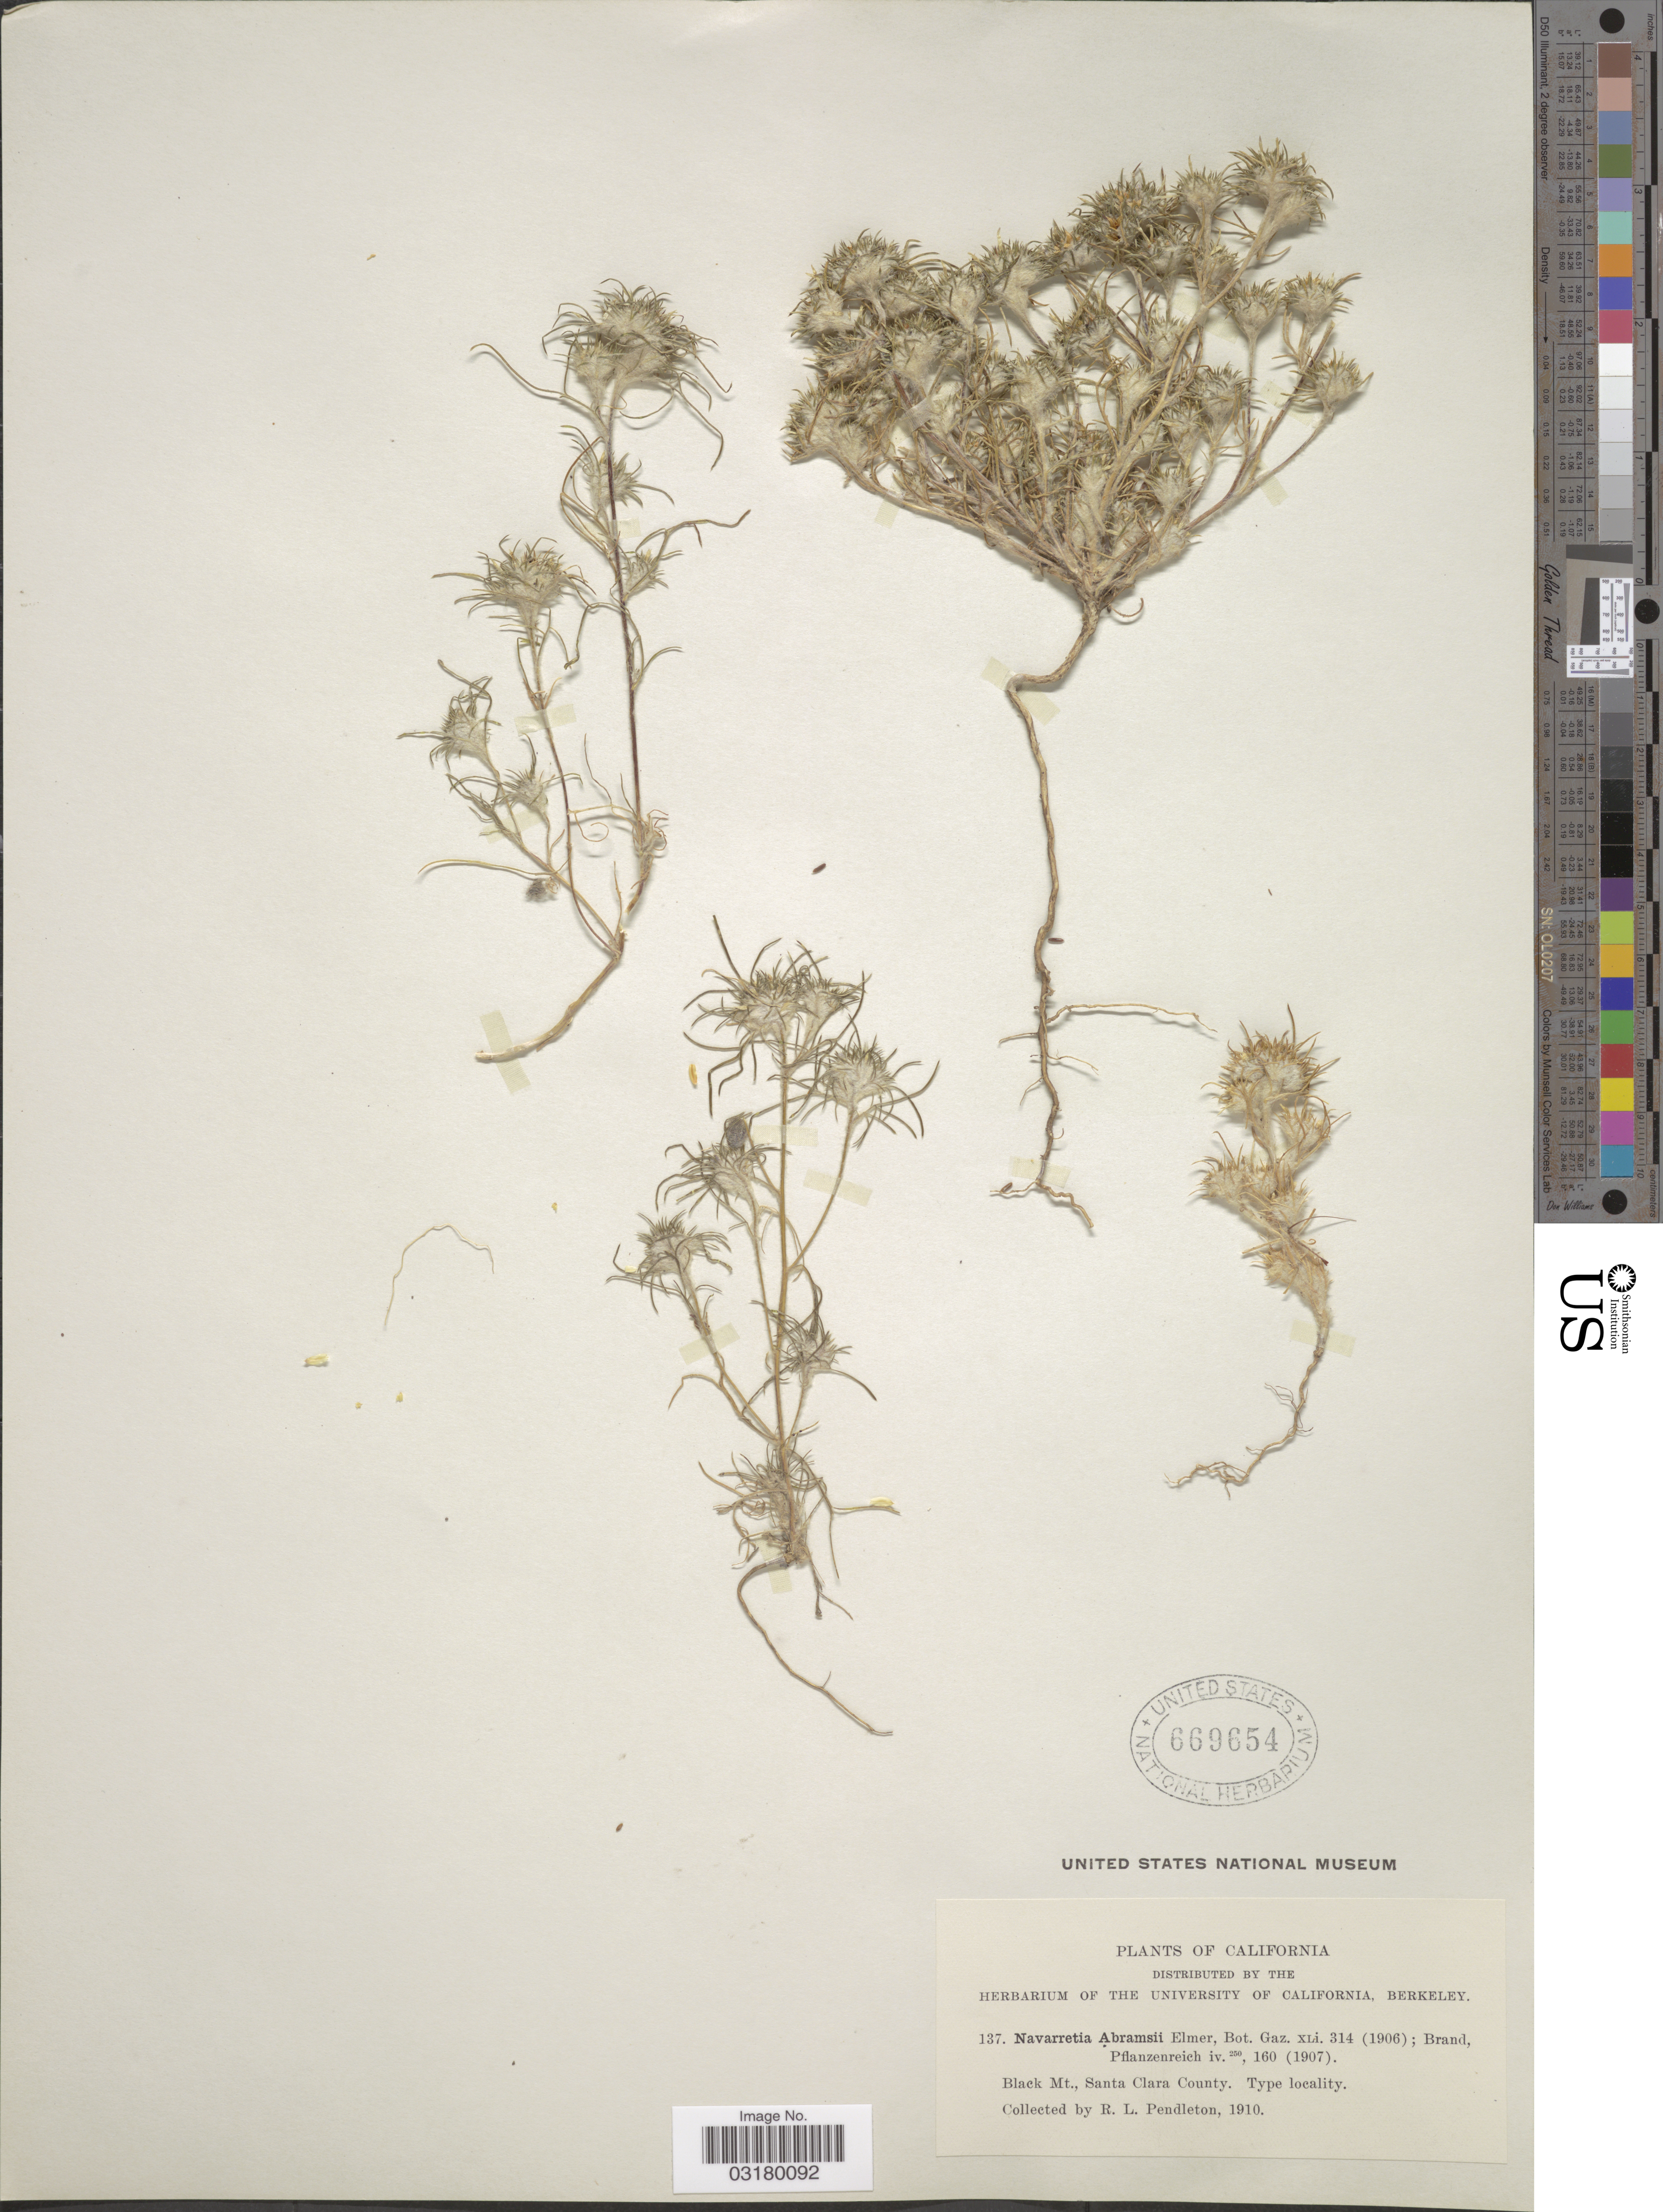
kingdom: Plantae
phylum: Tracheophyta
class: Magnoliopsida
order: Ericales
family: Polemoniaceae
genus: Eriastrum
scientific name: Eriastrum abramsii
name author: (Elmer) Mason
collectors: R. Pendleton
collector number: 137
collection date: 1910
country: United States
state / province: California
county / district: Santa Clara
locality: Black Mt., Santa Clara County.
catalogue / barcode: US 669654